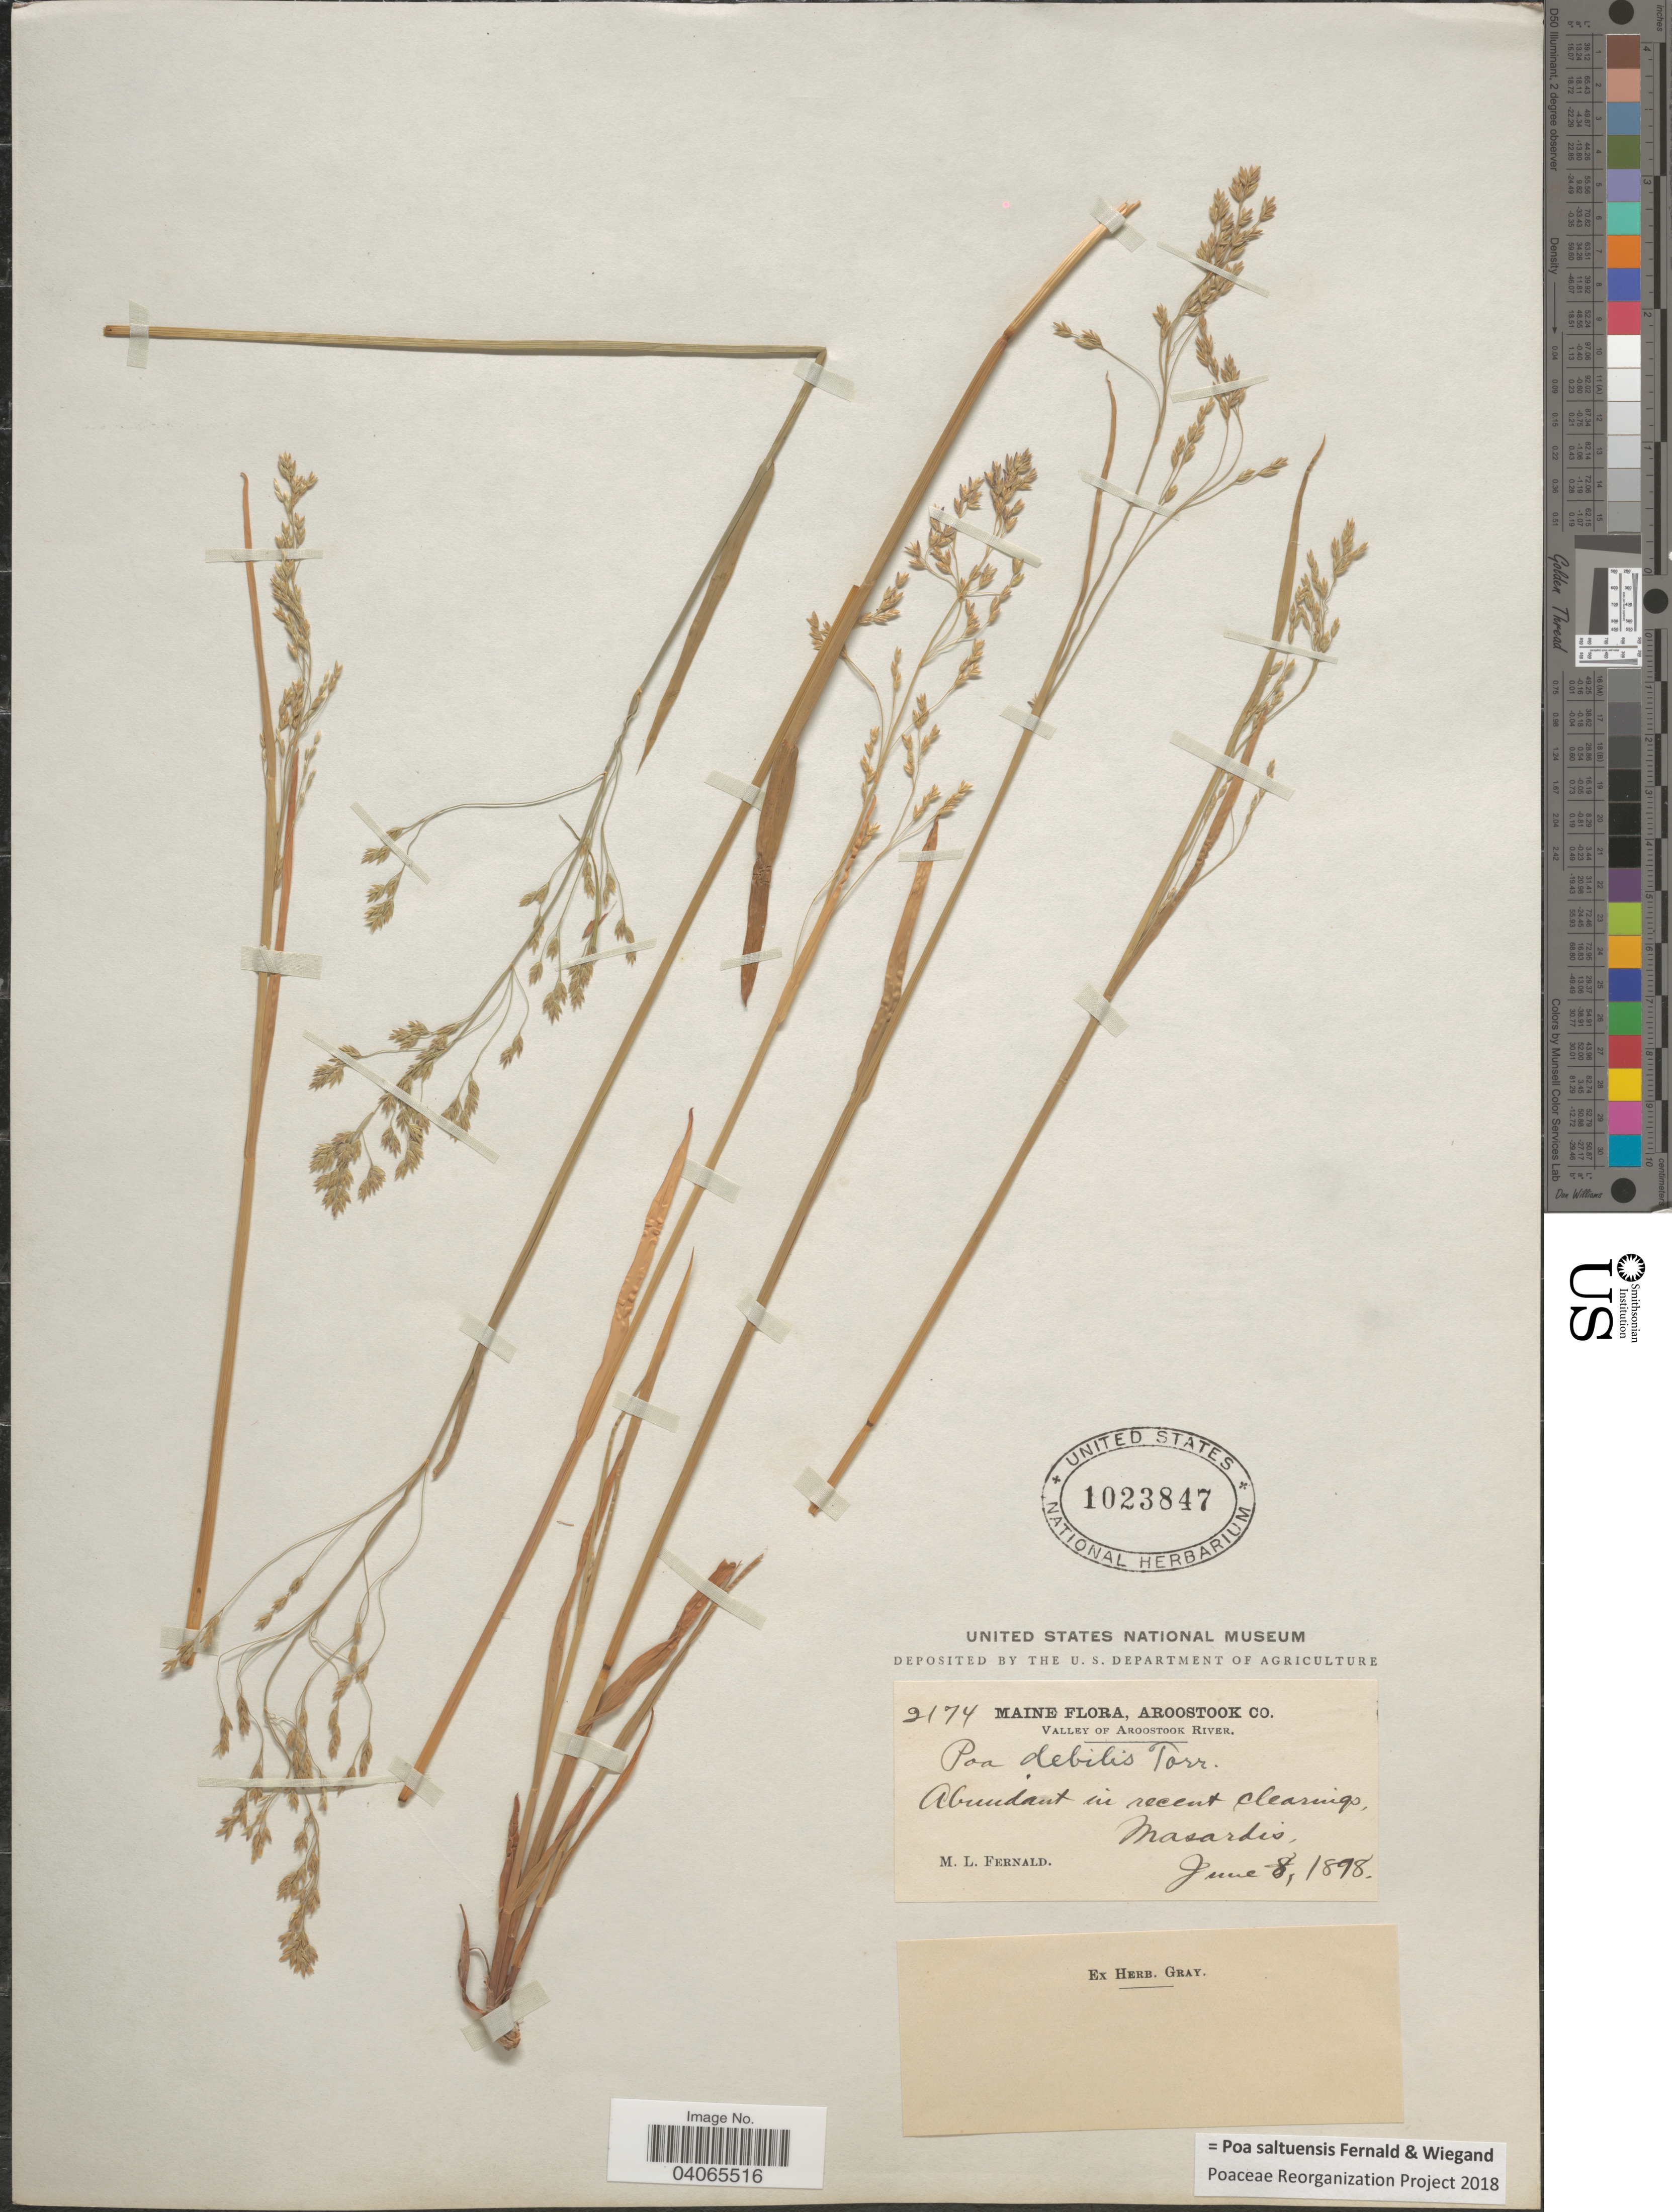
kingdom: Plantae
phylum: Tracheophyta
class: Liliopsida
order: Poales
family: Poaceae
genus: Poa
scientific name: Poa saltuensis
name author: Fernald & Wiegand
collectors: M. L. Fernald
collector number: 2174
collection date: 1898-06-08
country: United States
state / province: Maine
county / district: Aroostook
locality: Valley of Aroostook River. Masardis.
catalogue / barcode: US 1023847